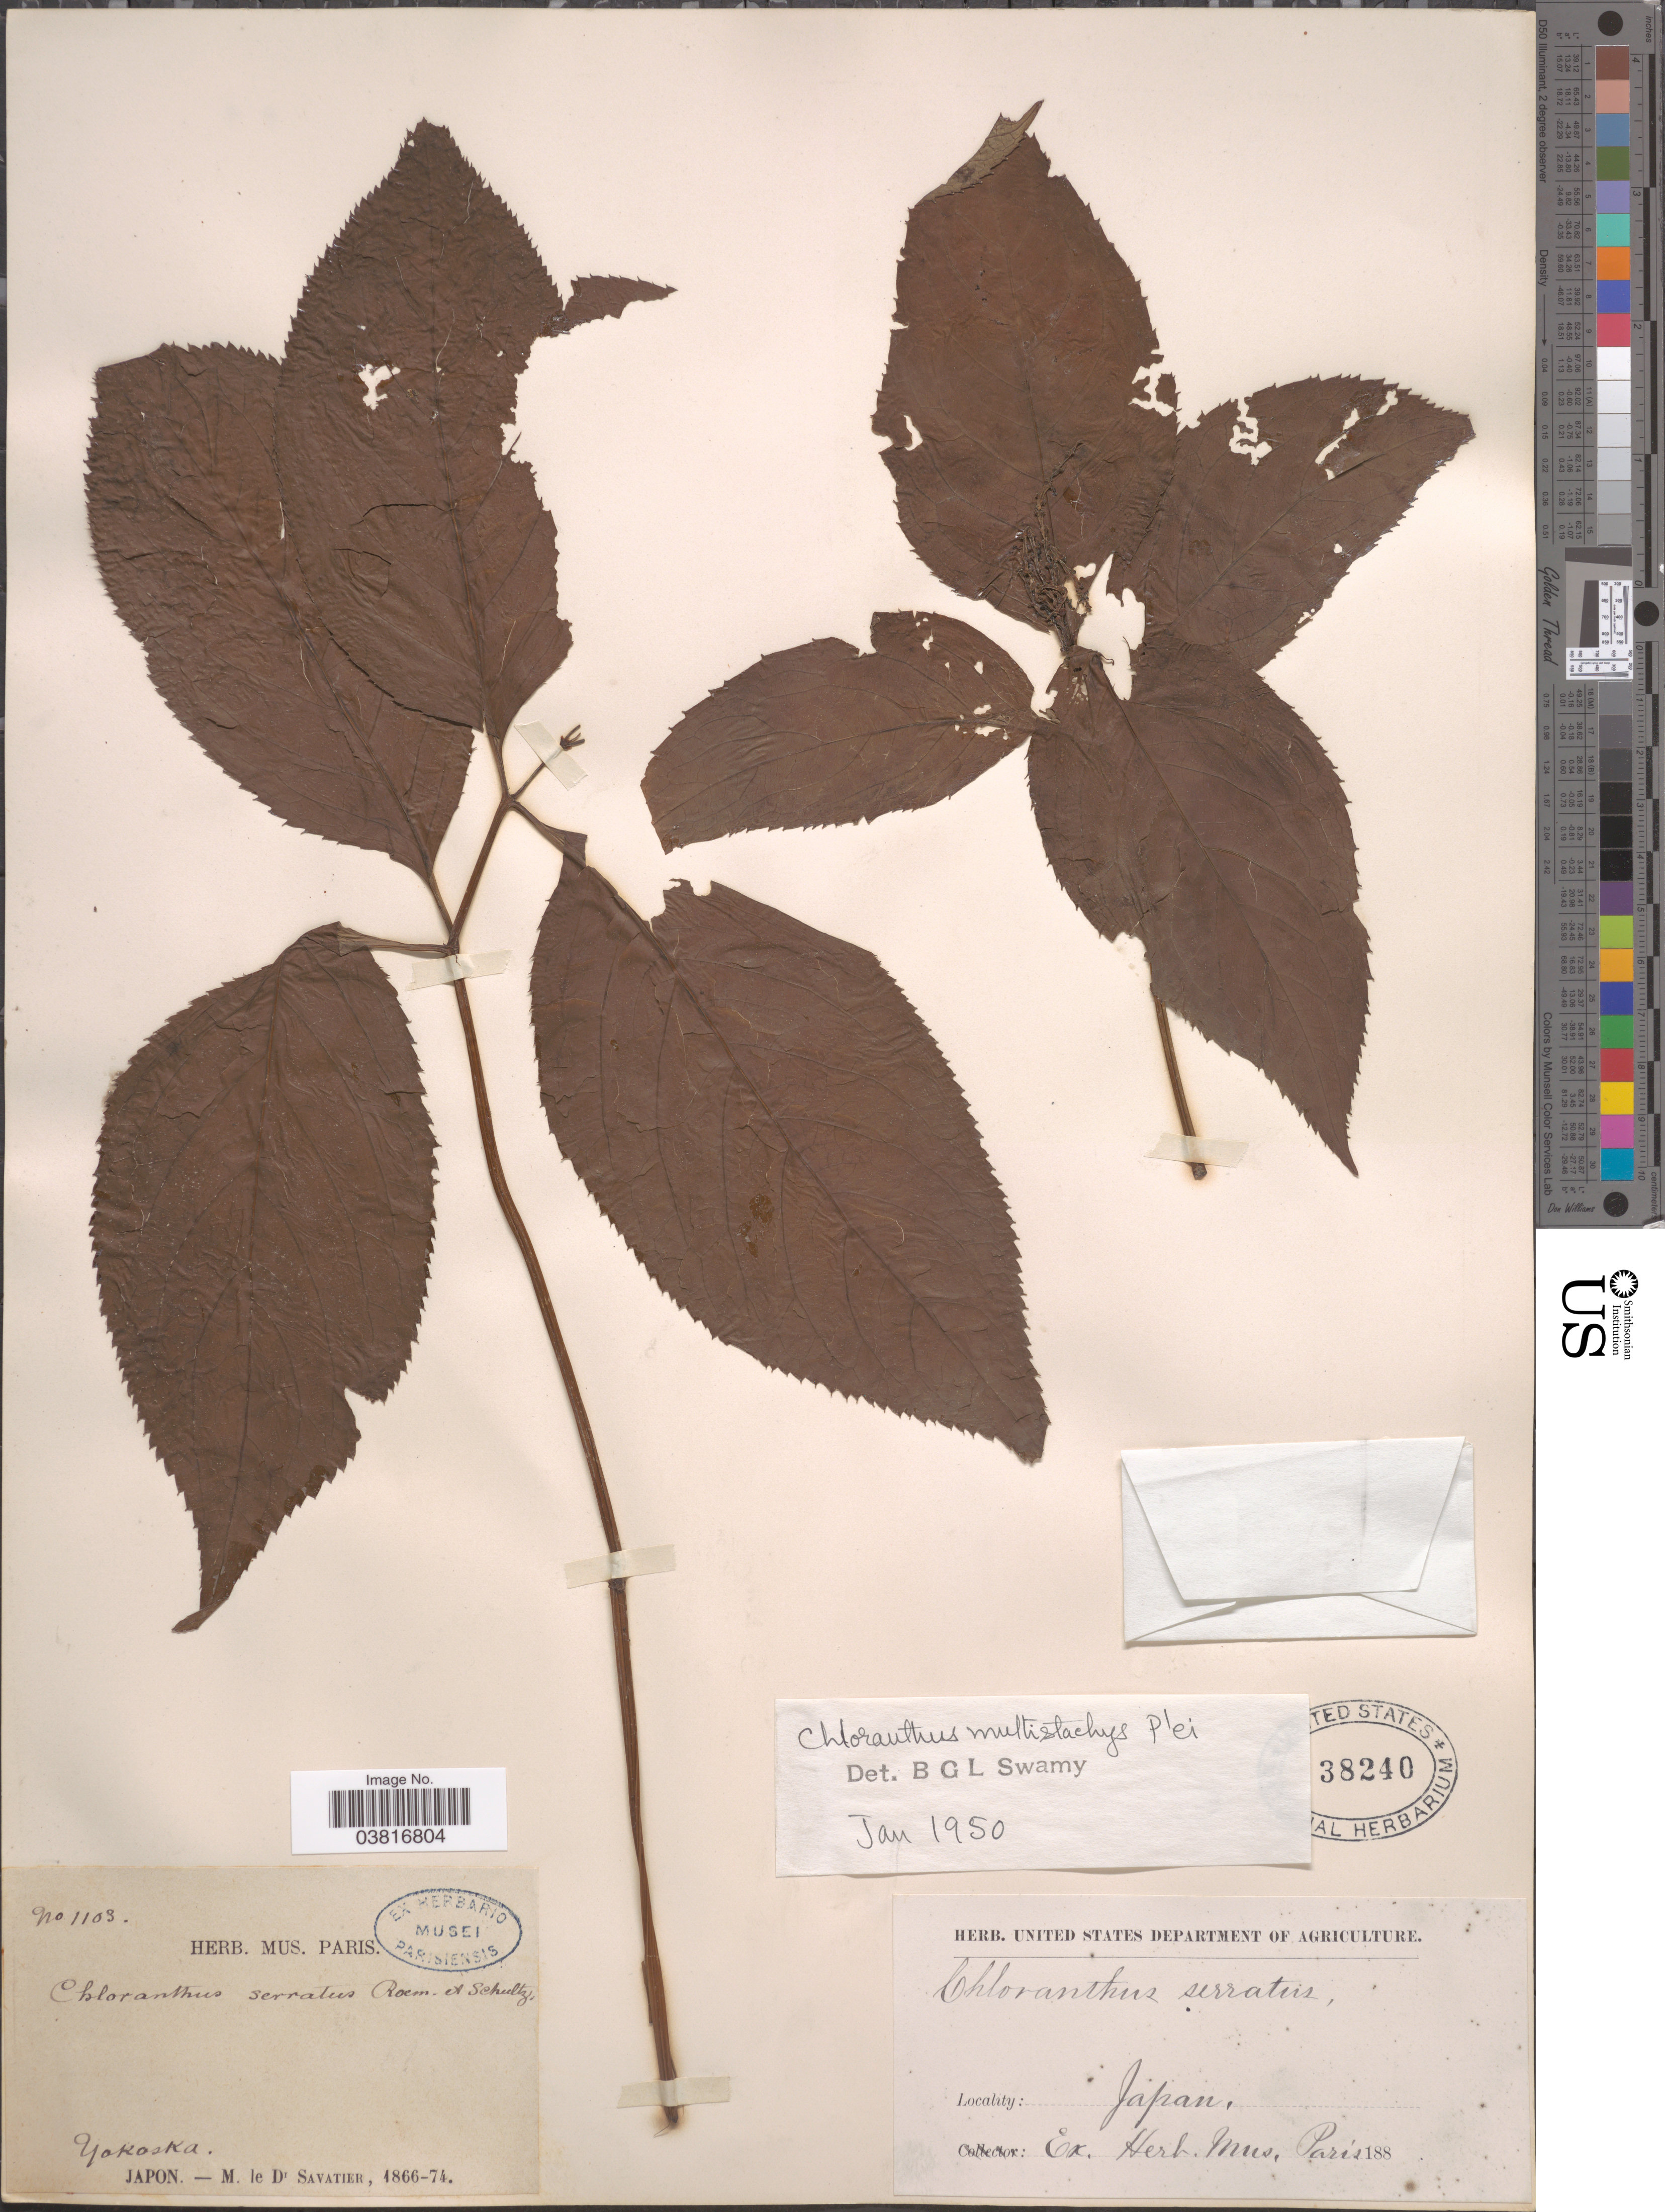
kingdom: Plantae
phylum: Tracheophyta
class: Magnoliopsida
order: Chloranthales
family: Chloranthaceae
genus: Chloranthus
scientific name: Chloranthus multistachys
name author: C. P'ei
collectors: M. D' Savatier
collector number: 1103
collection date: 1866/1874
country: Japan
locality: Yokoska.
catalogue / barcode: US 38240